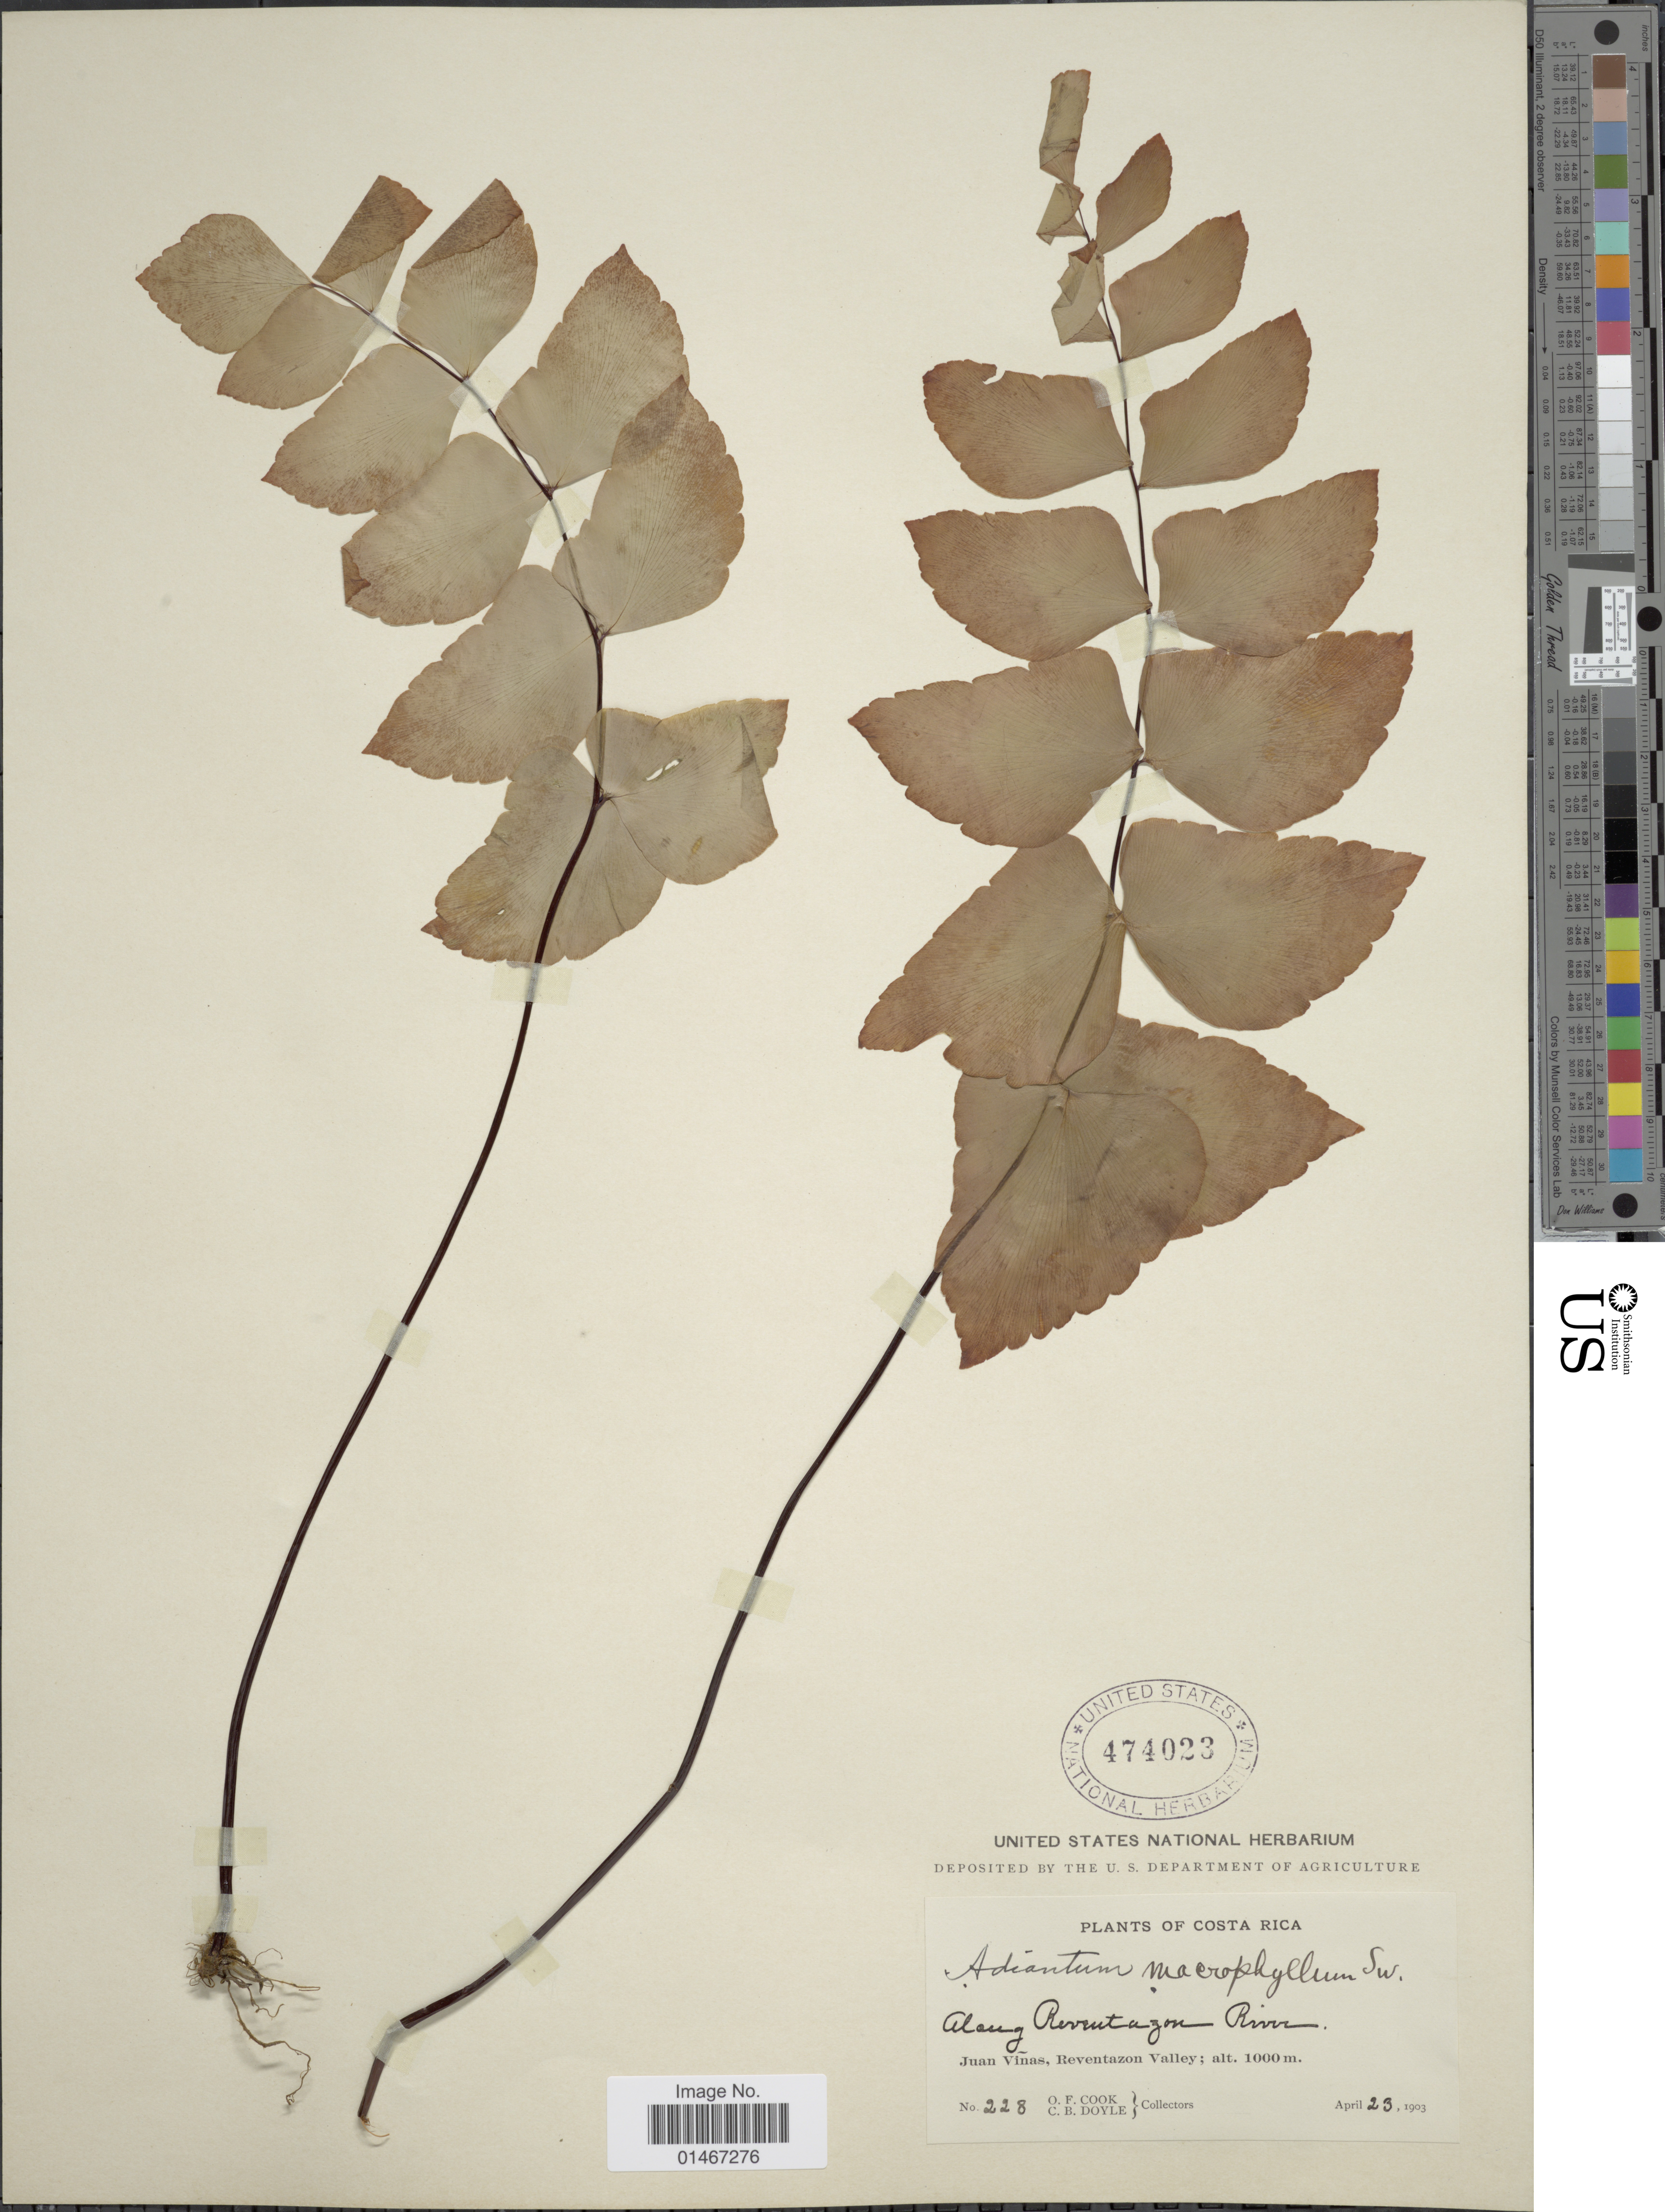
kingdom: Plantae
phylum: Tracheophyta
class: Polypodiopsida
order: Polypodiales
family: Pteridaceae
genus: Adiantum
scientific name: Adiantum macrophyllum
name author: Sw.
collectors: O. F. Cook & C. Doyle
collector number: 228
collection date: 1903-04-23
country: Costa Rica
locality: Along Reventazon River. Juan Viñas, Reventazon Valley.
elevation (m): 1000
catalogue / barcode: US 474023